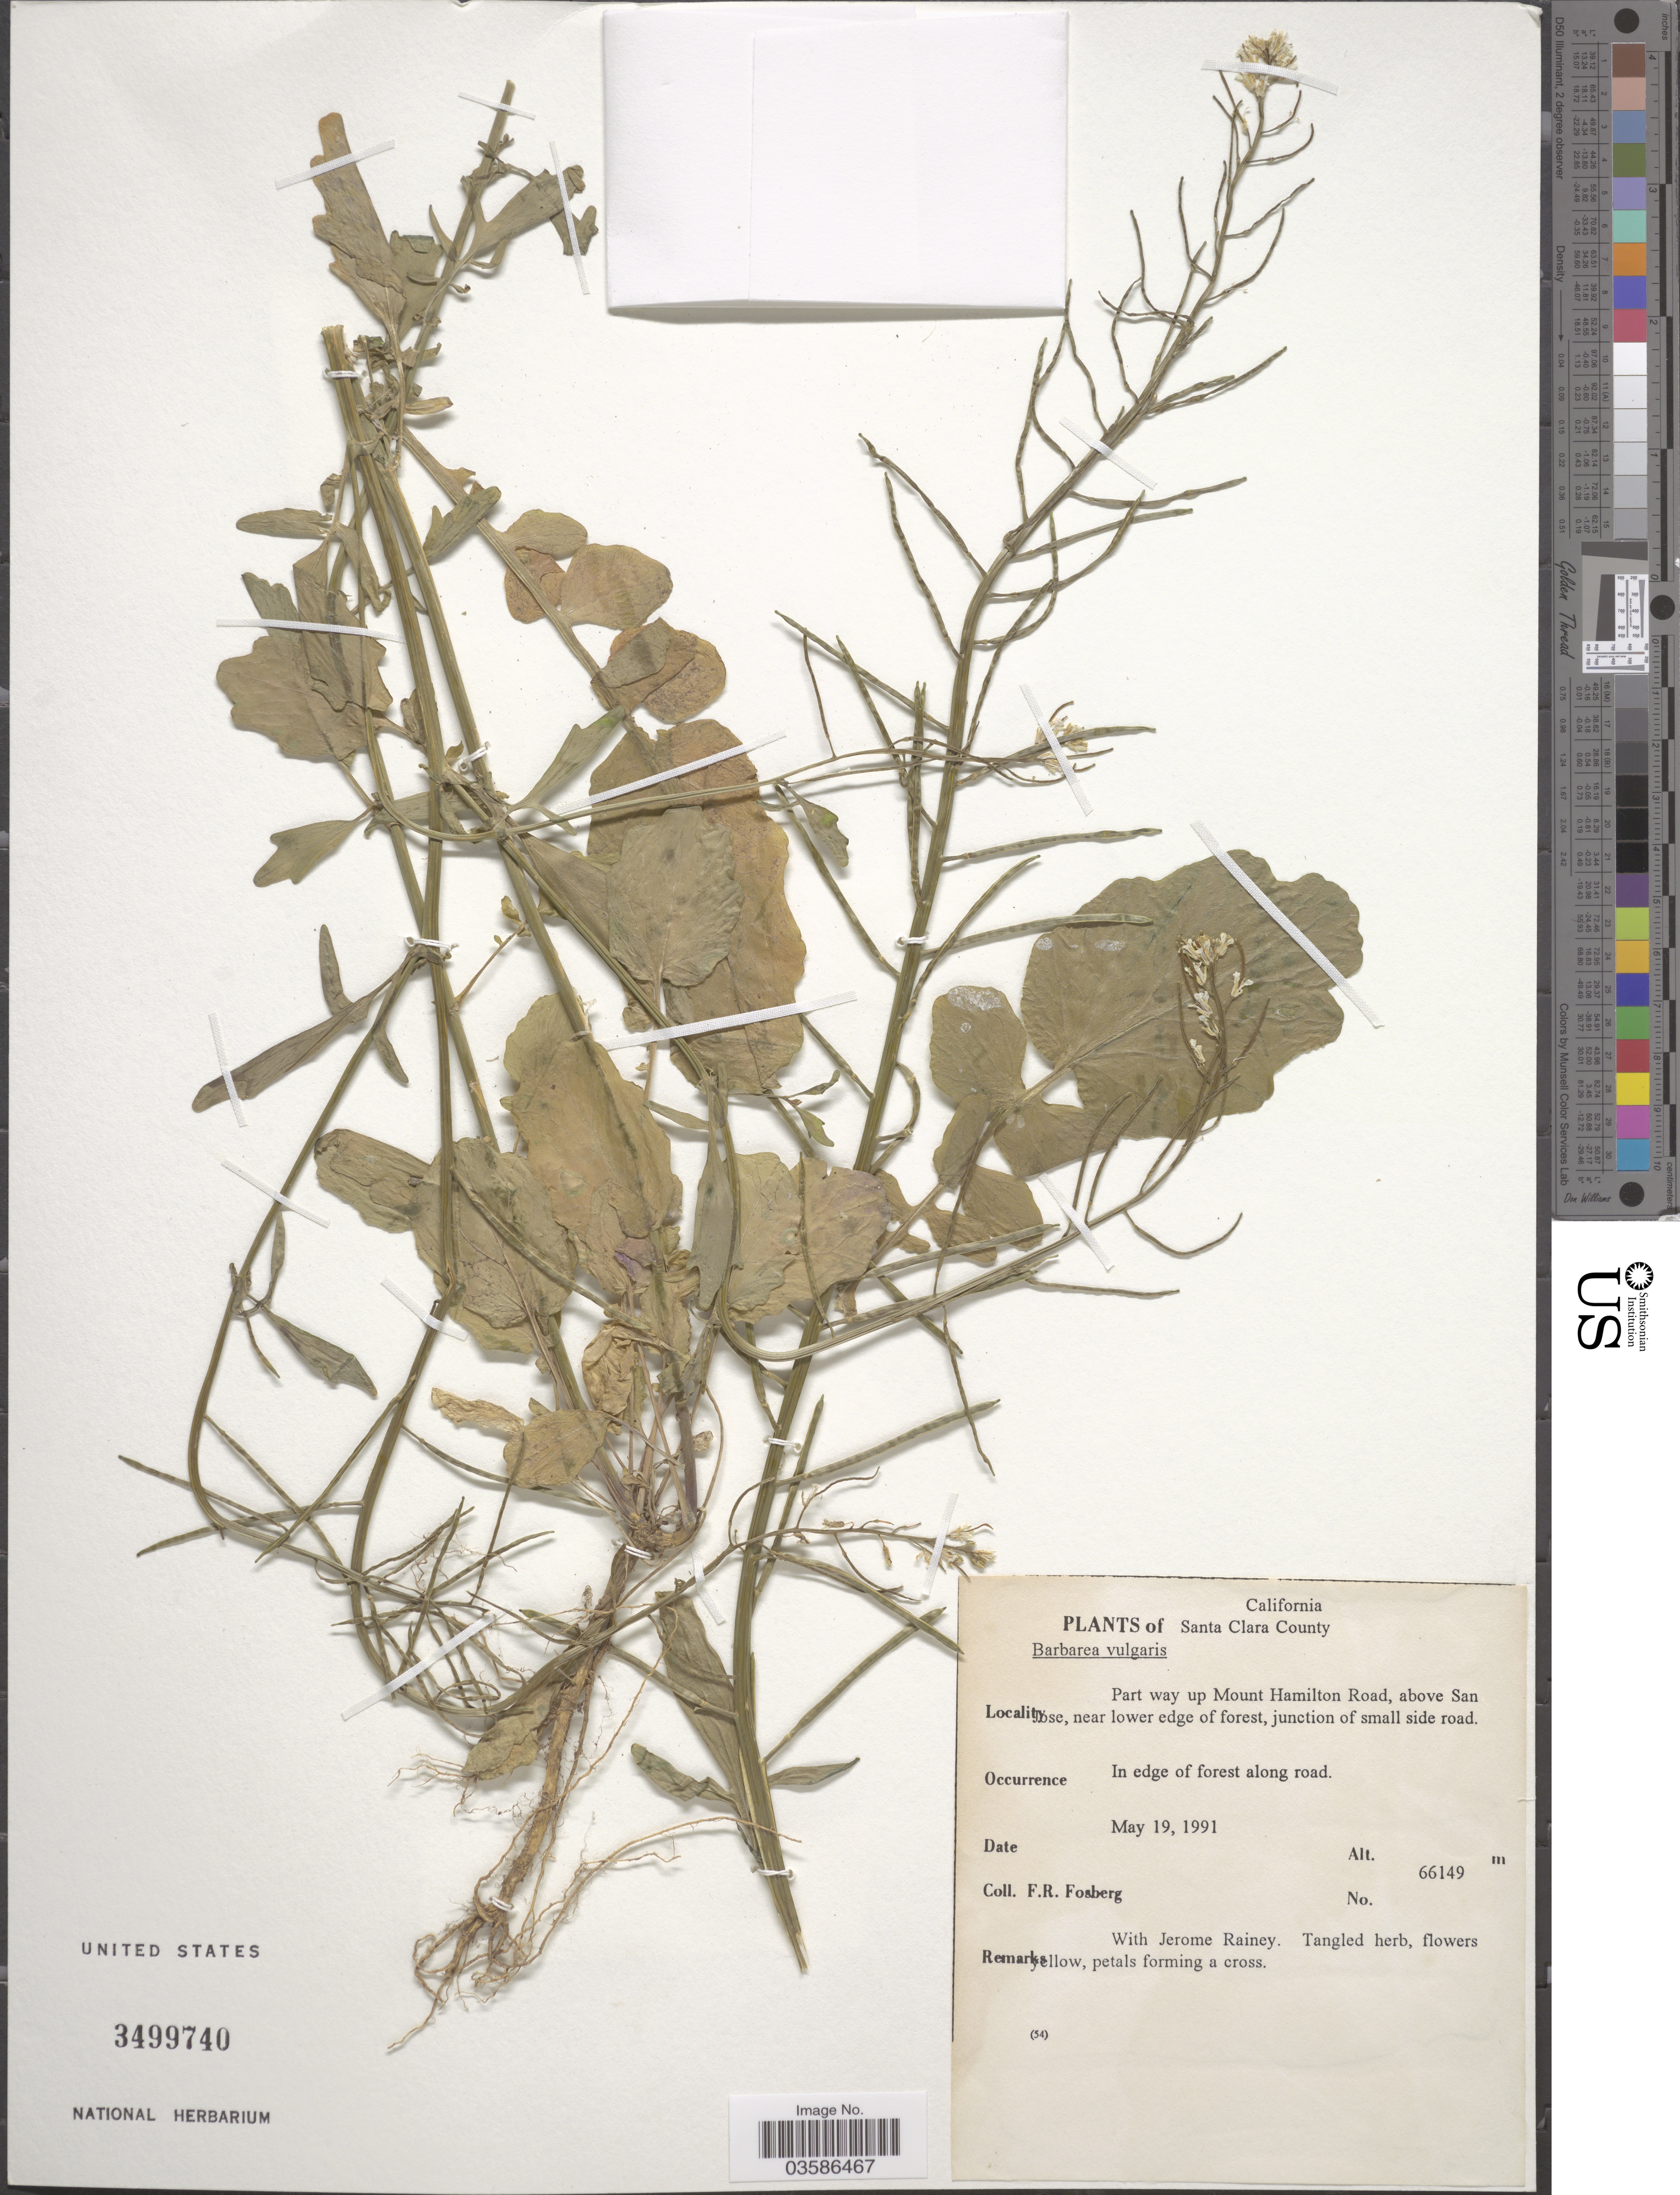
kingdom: Plantae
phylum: Tracheophyta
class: Magnoliopsida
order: Brassicales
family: Brassicaceae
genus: Barbarea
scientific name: Barbarea vulgaris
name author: W.T. Aiton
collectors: F. R. Fosberg & J. Rainey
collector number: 66149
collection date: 1991-05-19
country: United States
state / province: California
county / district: Santa Clara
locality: Santa Clara County. Part way up Mount Hamilton Road, above San Jose, near lower edge of forest, junction of small side road.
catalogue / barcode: US 3499740